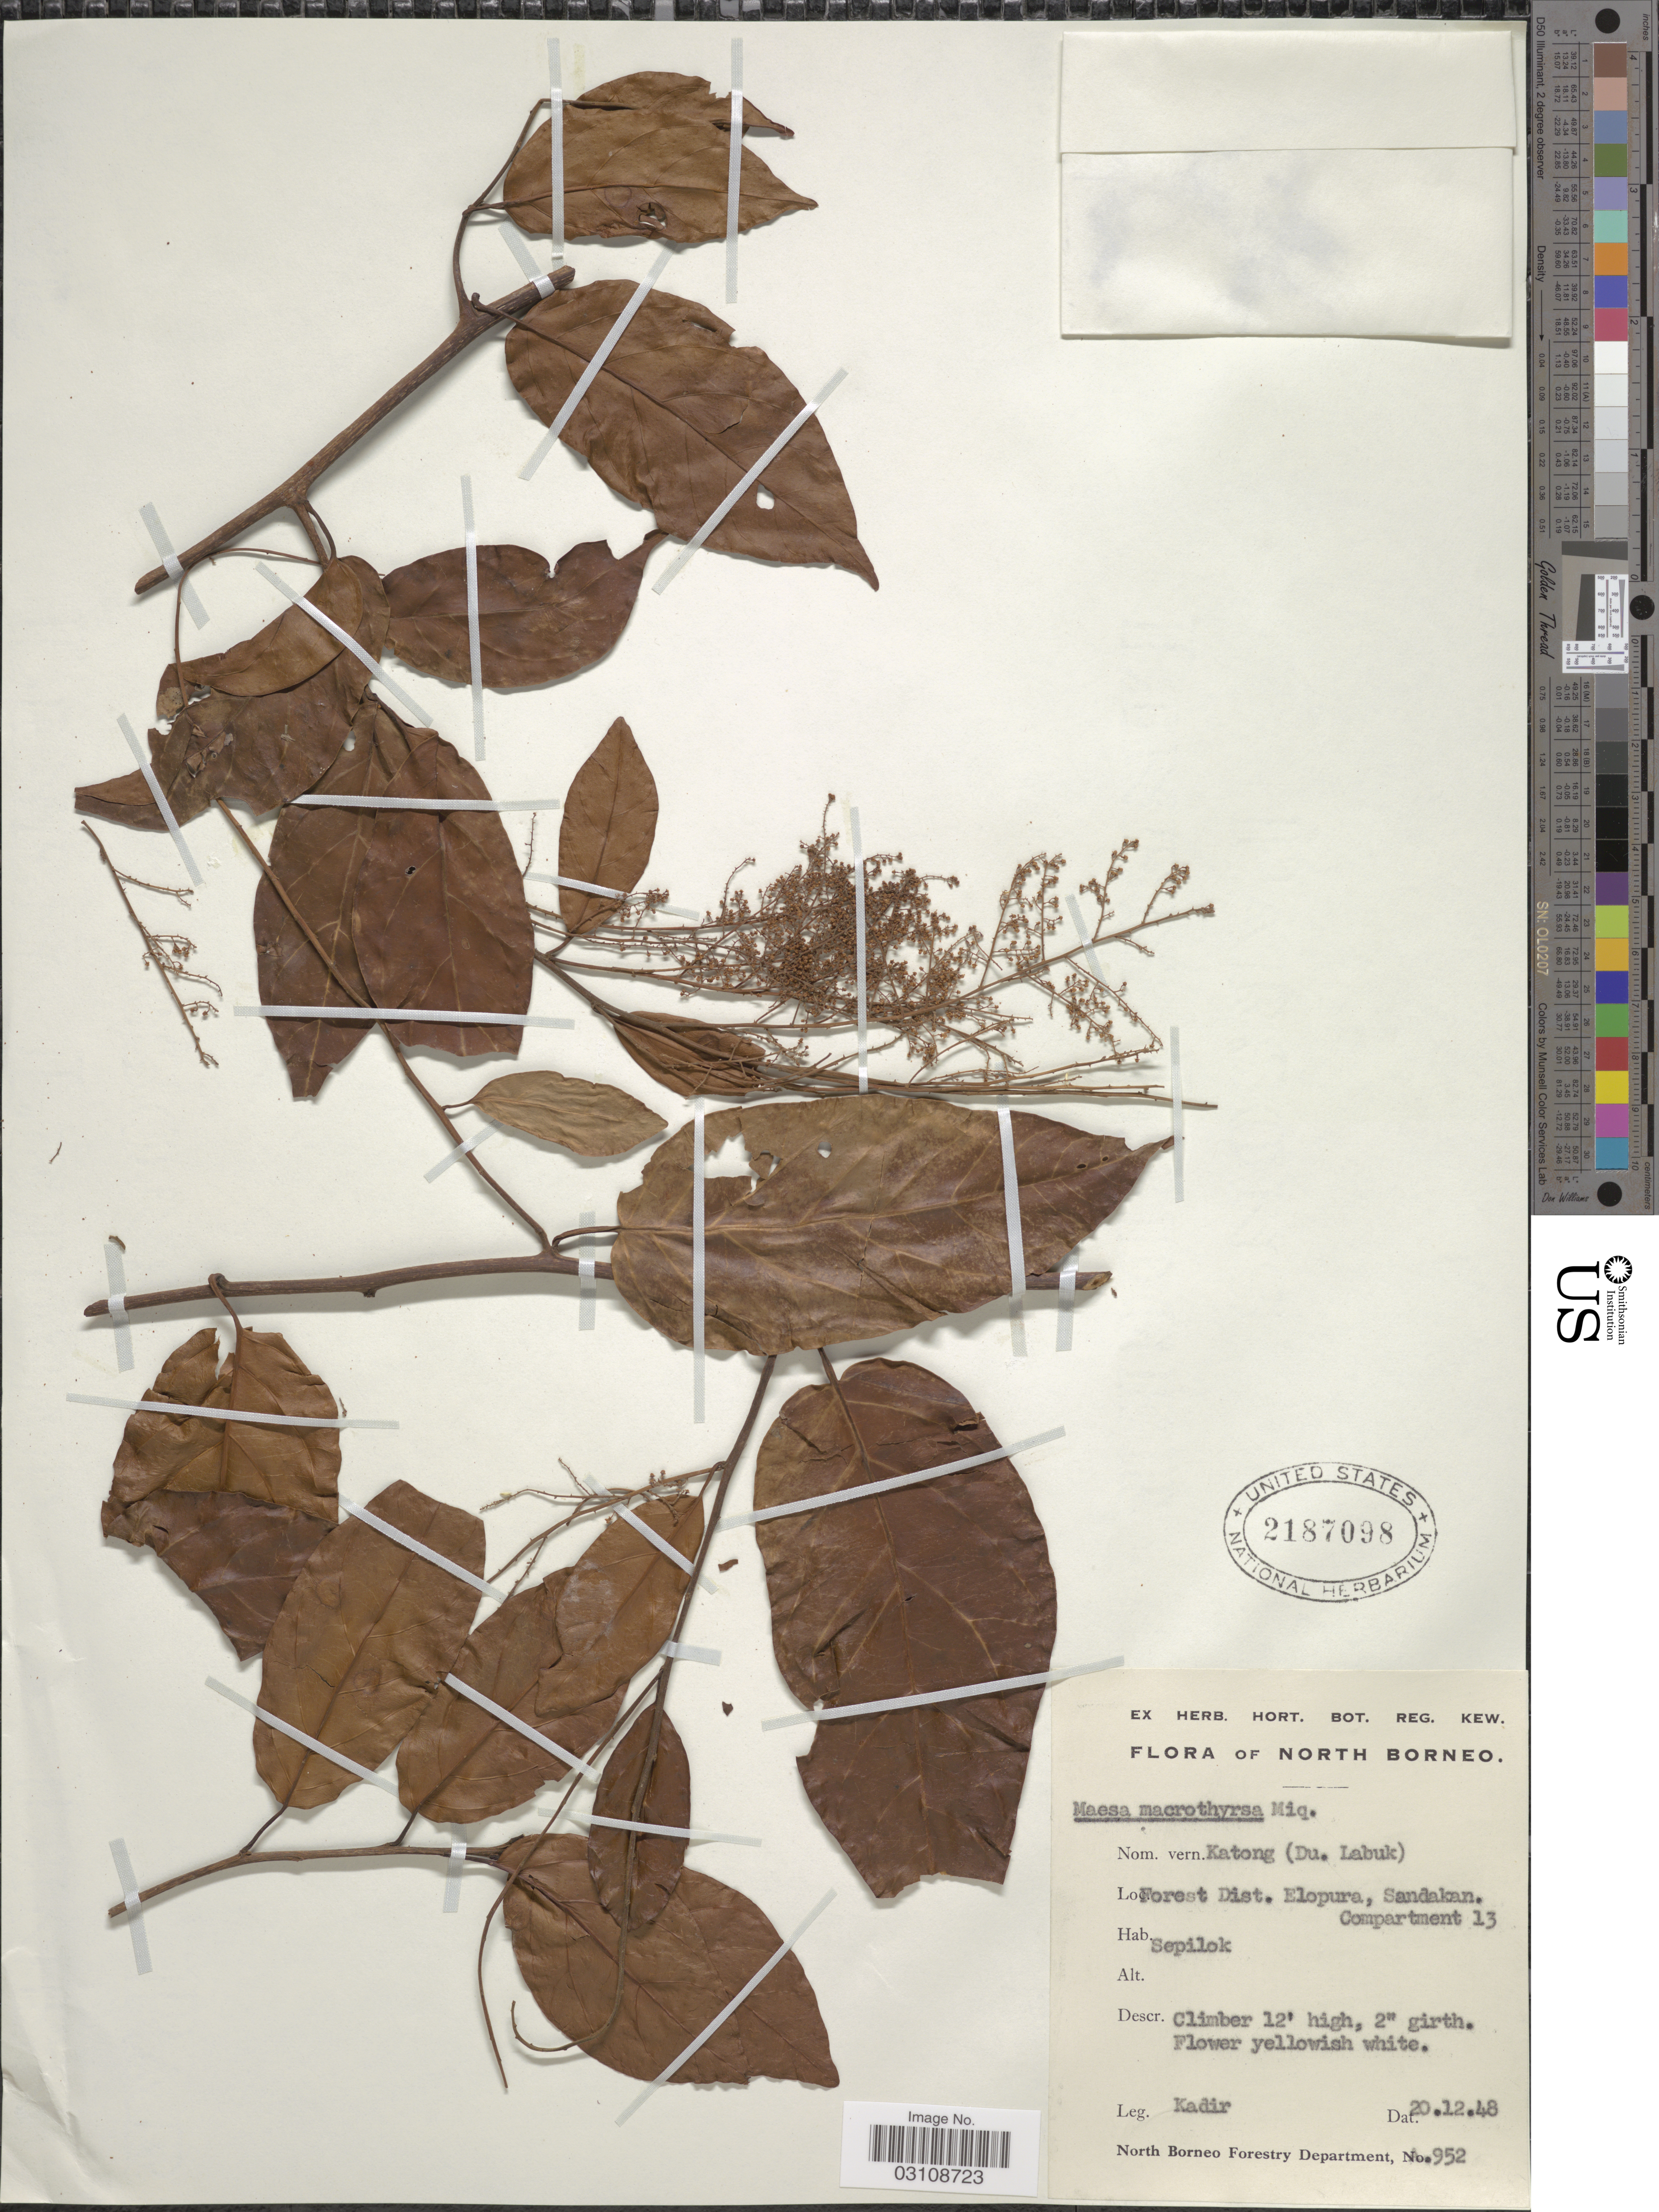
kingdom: Plantae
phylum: Tracheophyta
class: Magnoliopsida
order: Ericales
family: Primulaceae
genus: Maesa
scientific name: Maesa macrothyrsa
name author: Miq.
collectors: -. Kadir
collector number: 952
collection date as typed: Transcribed d/m/y: 20/12/48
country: Malaysia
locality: North Borneo, Forest Dist. Elopura, Sandakan. Compartment 13, Sepilok.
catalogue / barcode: US 2187098